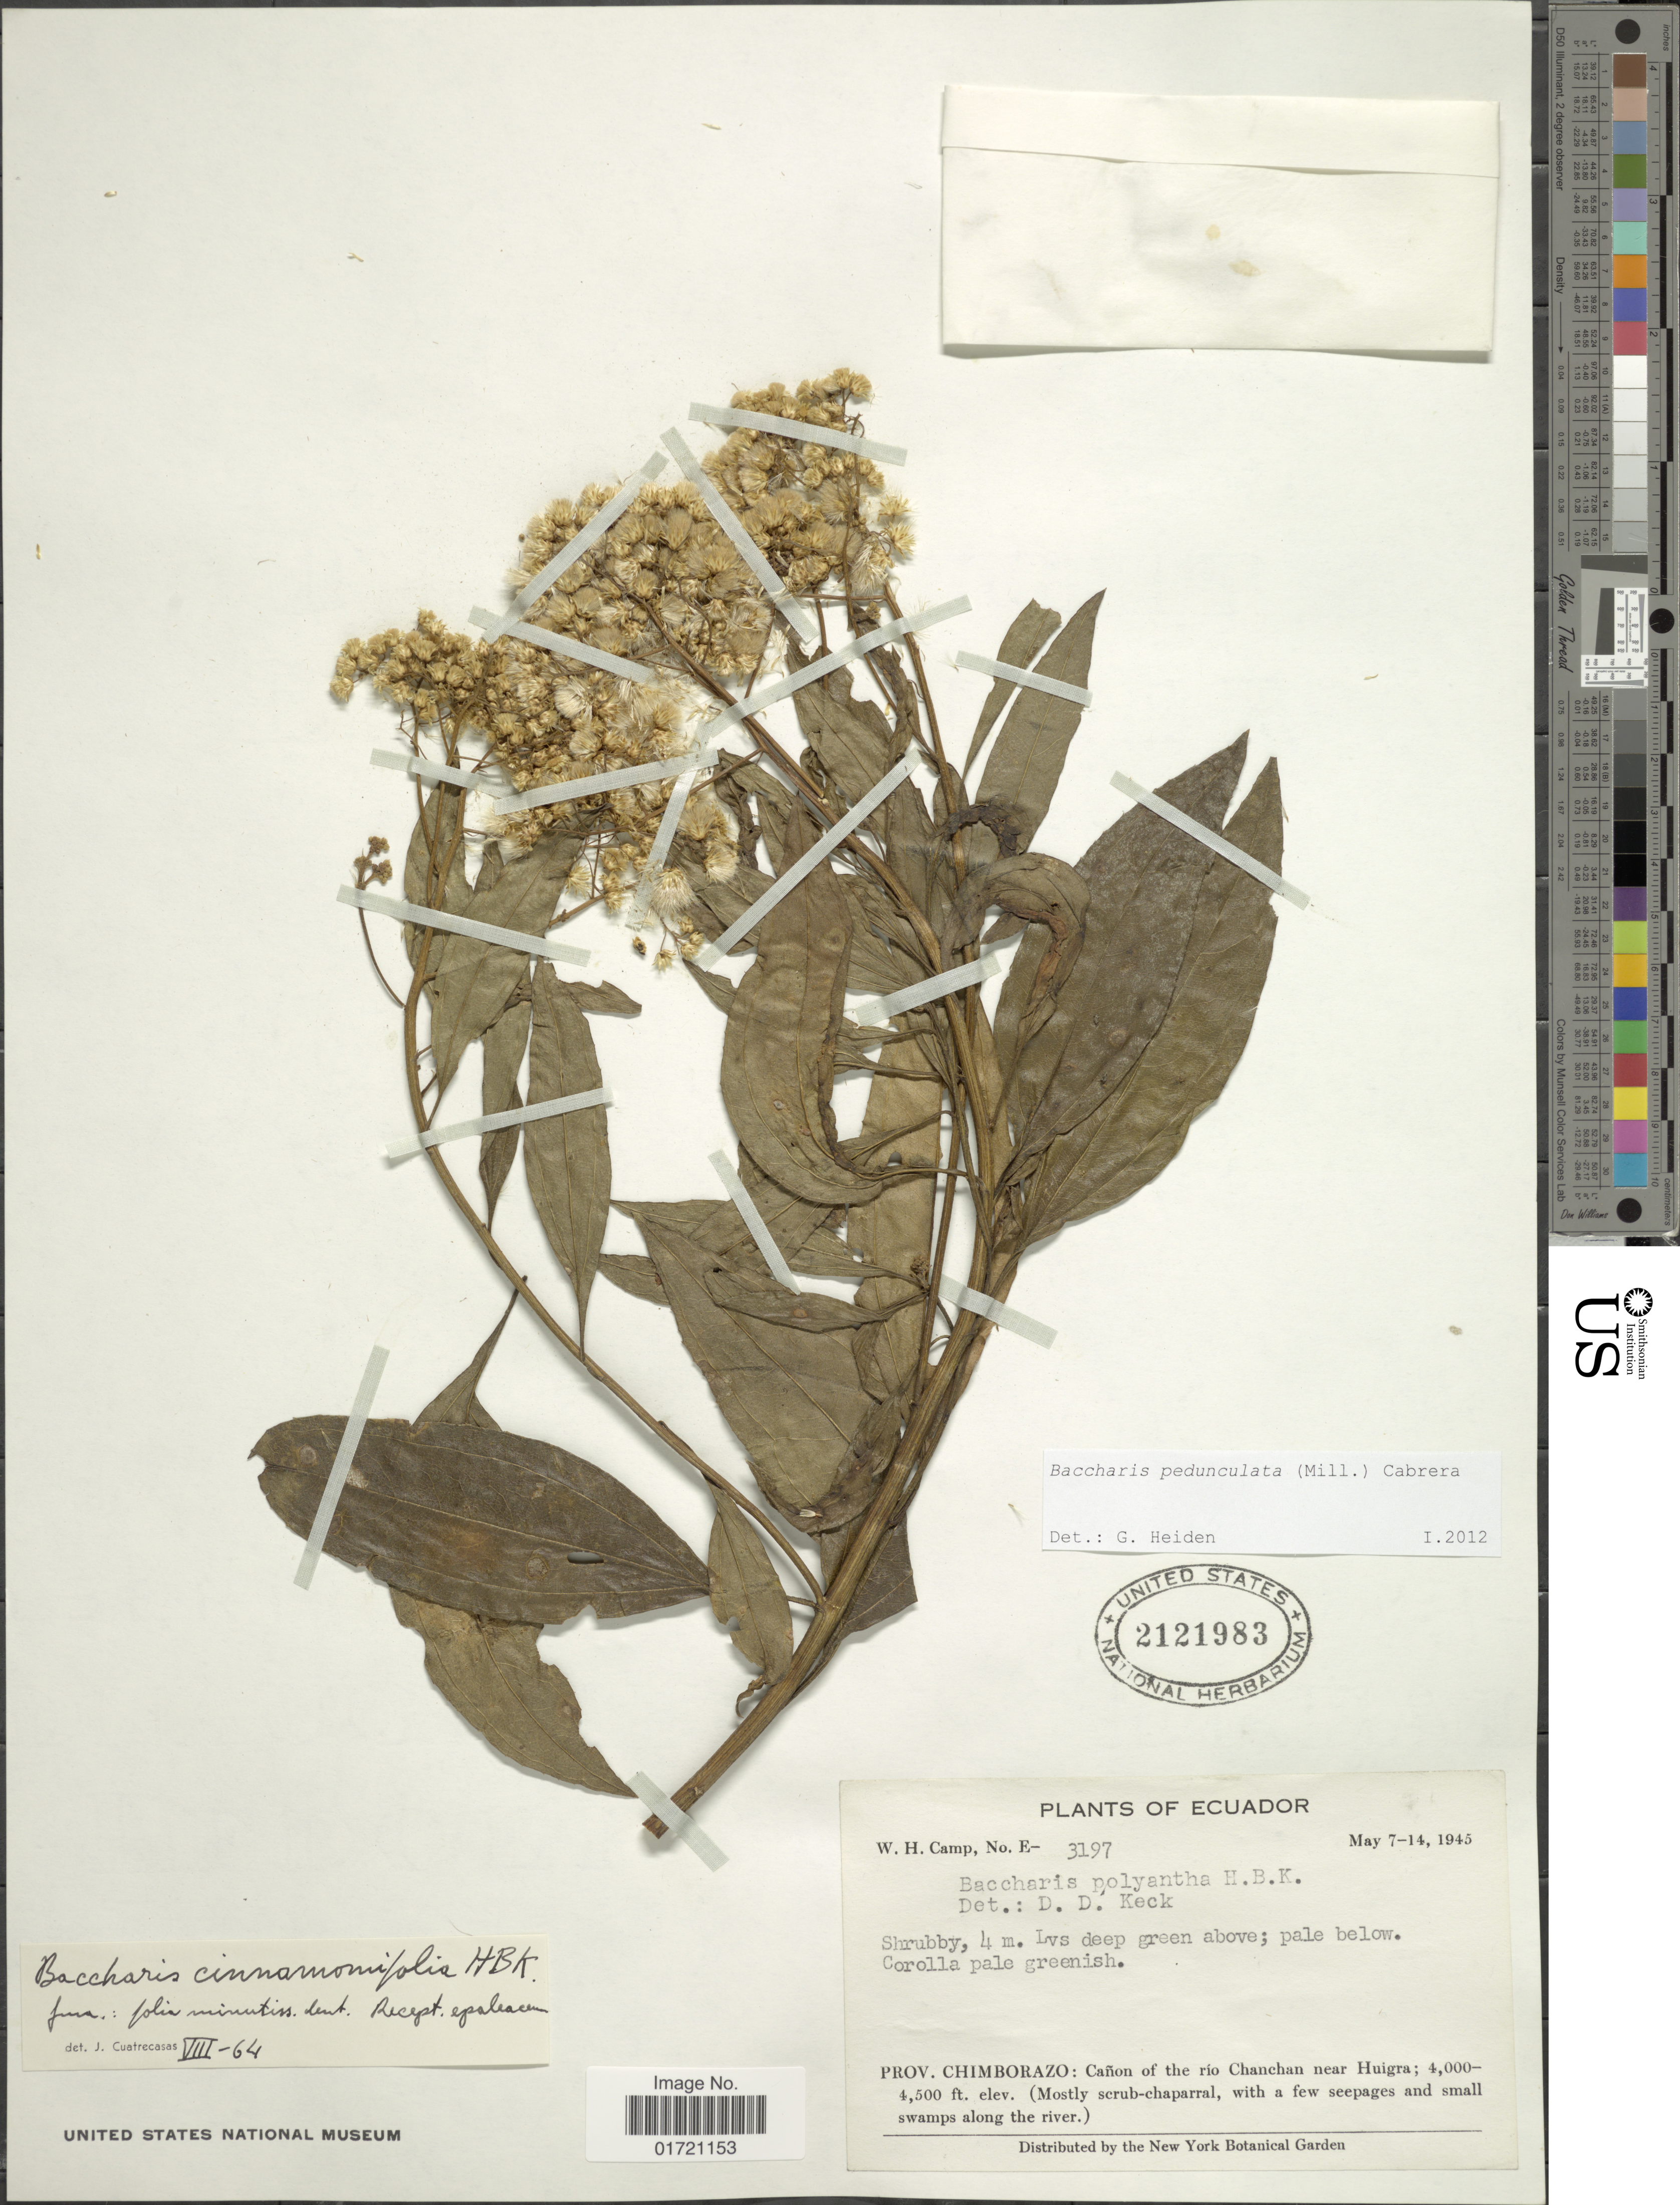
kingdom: Plantae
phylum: Tracheophyta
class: Magnoliopsida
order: Asterales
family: Asteraceae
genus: Baccharis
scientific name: Baccharis pedunculata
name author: (Mill.) Cabrera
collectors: W. H. Camp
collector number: E-3197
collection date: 1945-05-07/1945-05-14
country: Ecuador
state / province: Chimborazo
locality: Cañon of the río Chanchan near Huigra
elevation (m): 1219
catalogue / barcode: US 2121983